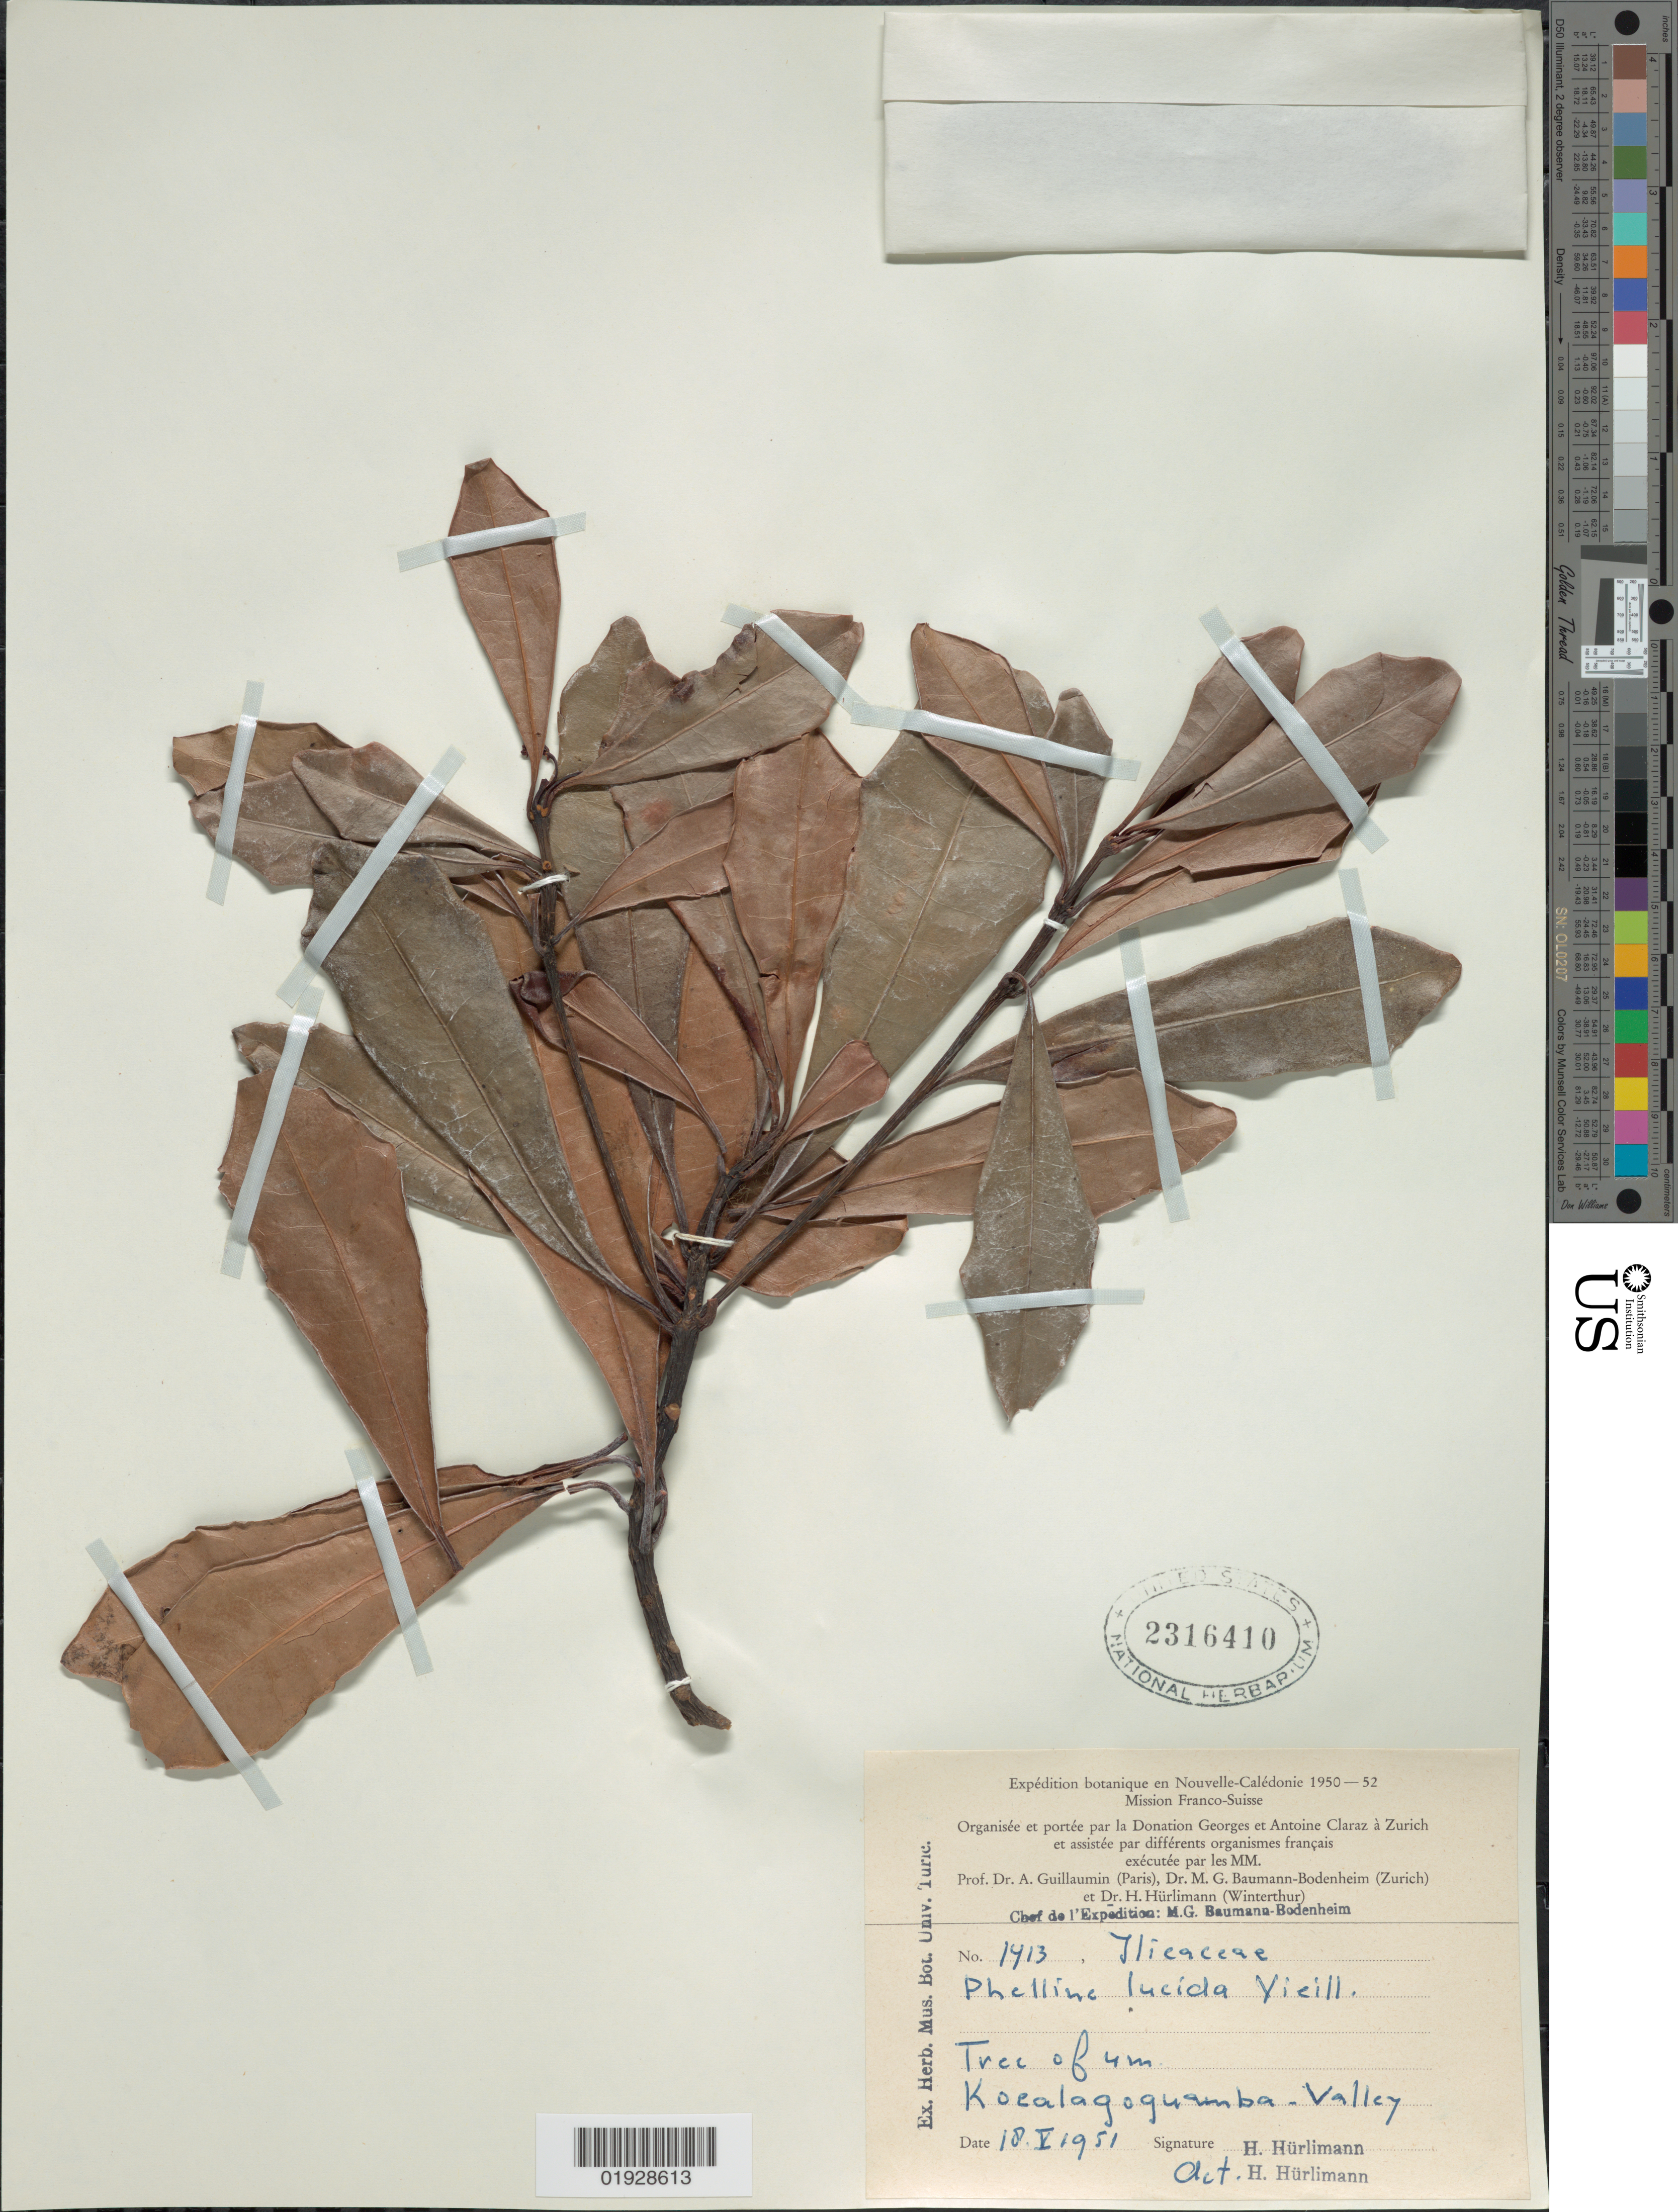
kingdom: Plantae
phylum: Tracheophyta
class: Magnoliopsida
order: Asterales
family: Phellinaceae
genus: Phelline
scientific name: Phelline lucida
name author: Vieill. ex Baill.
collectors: H. Hürlimann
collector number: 1413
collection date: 1951-05-18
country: New Caledonia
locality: Koealagoguomba - Valley.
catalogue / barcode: US 2316410